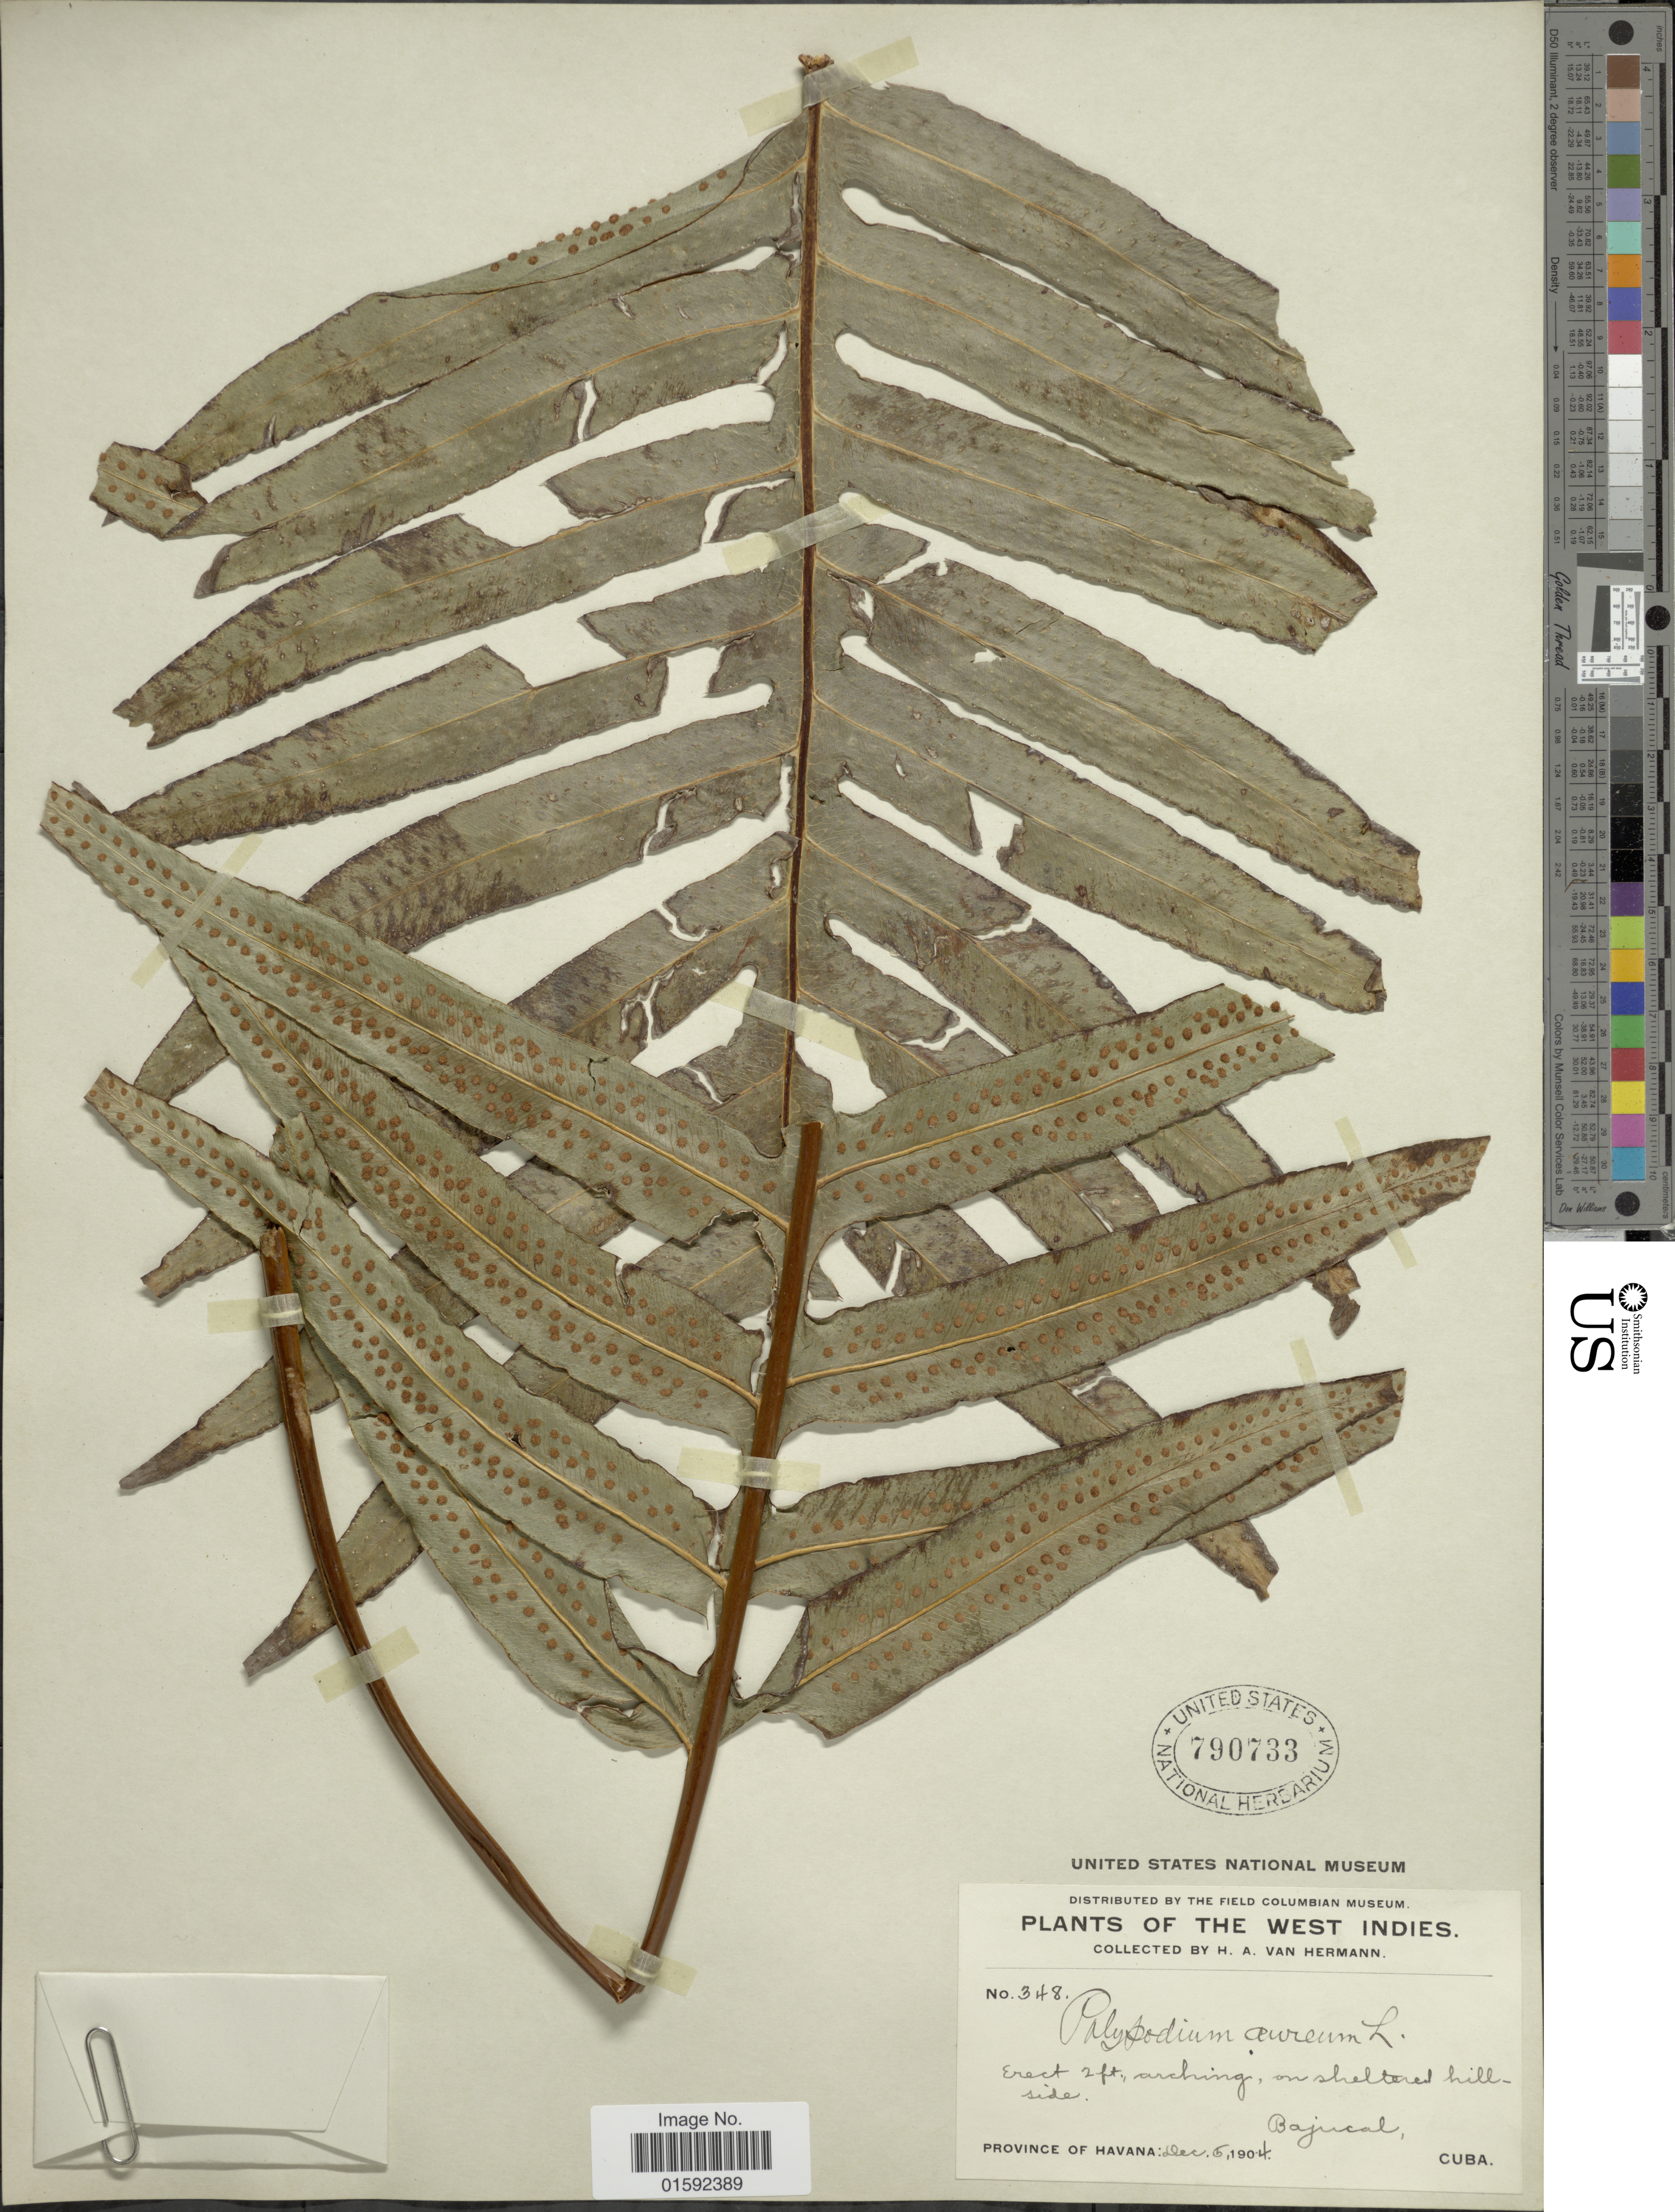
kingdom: Plantae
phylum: Tracheophyta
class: Polypodiopsida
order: Polypodiales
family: Polypodiaceae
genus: Phlebodium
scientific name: Phlebodium aureum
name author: (L.) J. Sm.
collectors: H. A. Van Hermann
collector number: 348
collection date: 1904-12-05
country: Cuba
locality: The West Indies, Province of Havana, Bajucal. Cuba, on sheltered hillside.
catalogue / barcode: US 790733